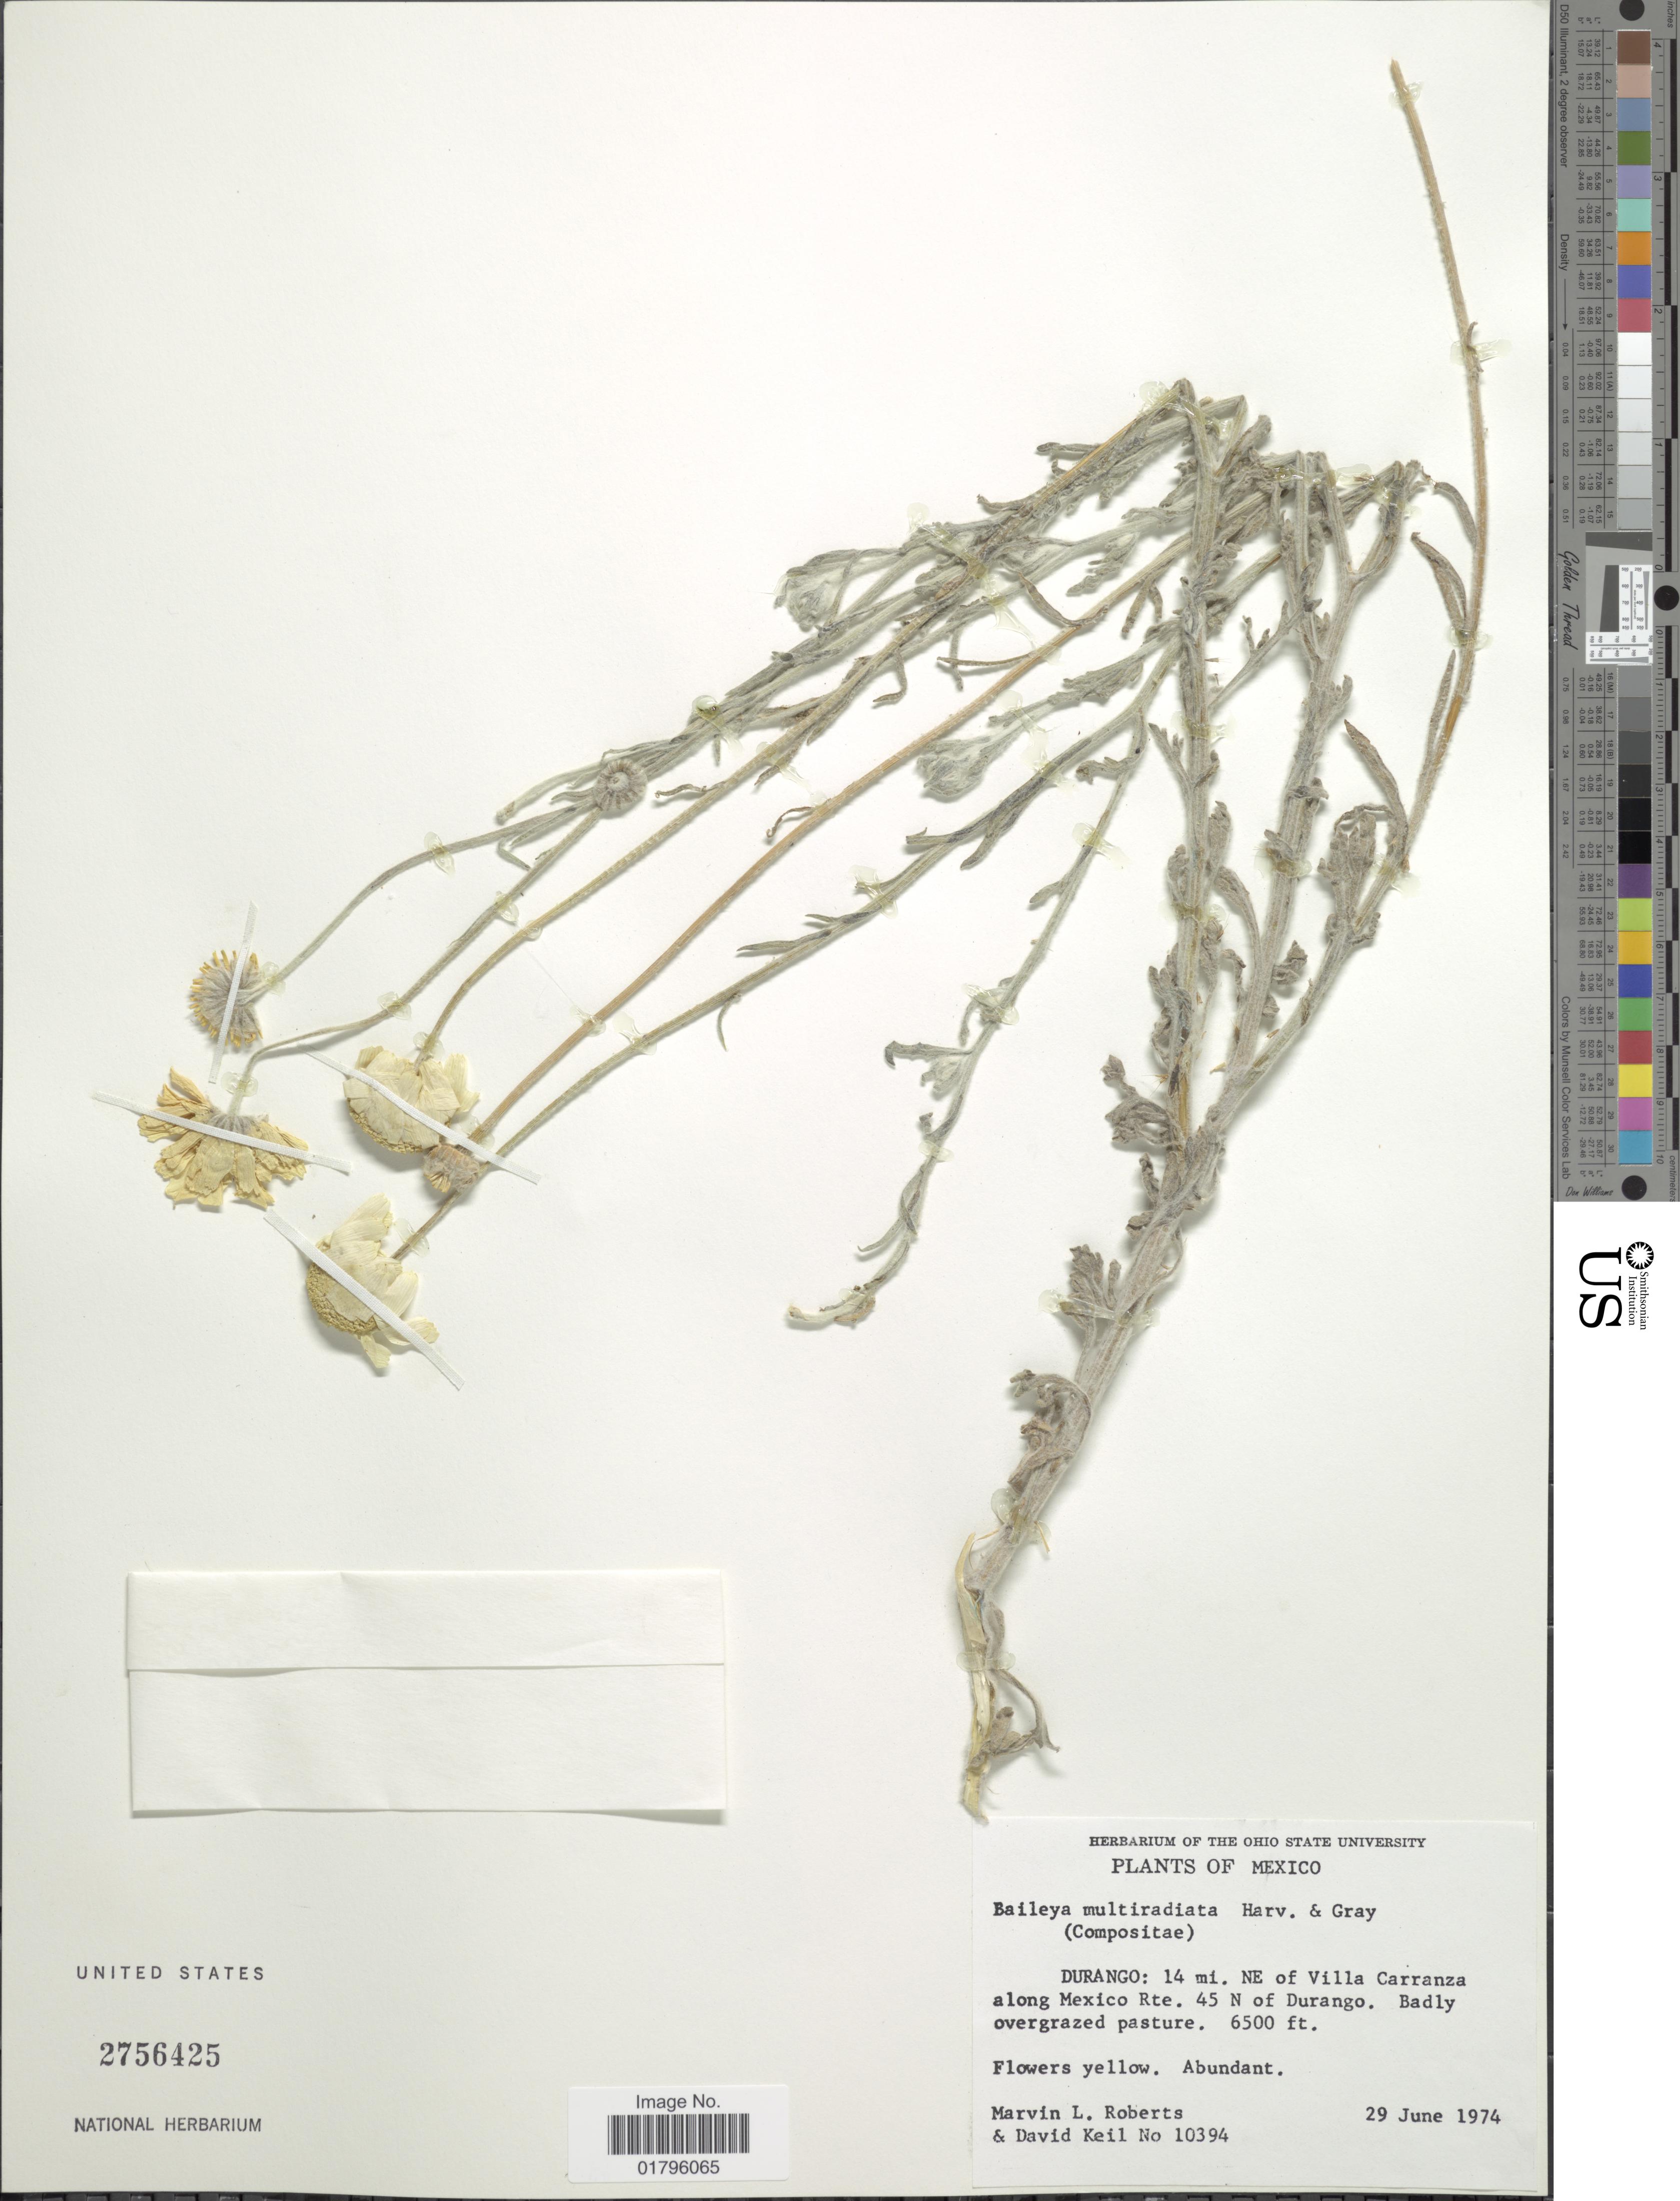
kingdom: Plantae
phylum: Tracheophyta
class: Magnoliopsida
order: Asterales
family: Asteraceae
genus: Baileya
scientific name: Baileya multiradiata var. thurberi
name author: (Rydb.) Kittell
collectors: M. Roberts & D. J. Keil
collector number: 10394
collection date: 1974-06-29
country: Mexico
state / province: Durango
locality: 14 mi. NE of Villa Carranza along Mexico Rte. 45 N of Durango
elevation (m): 1981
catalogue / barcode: US 2756425